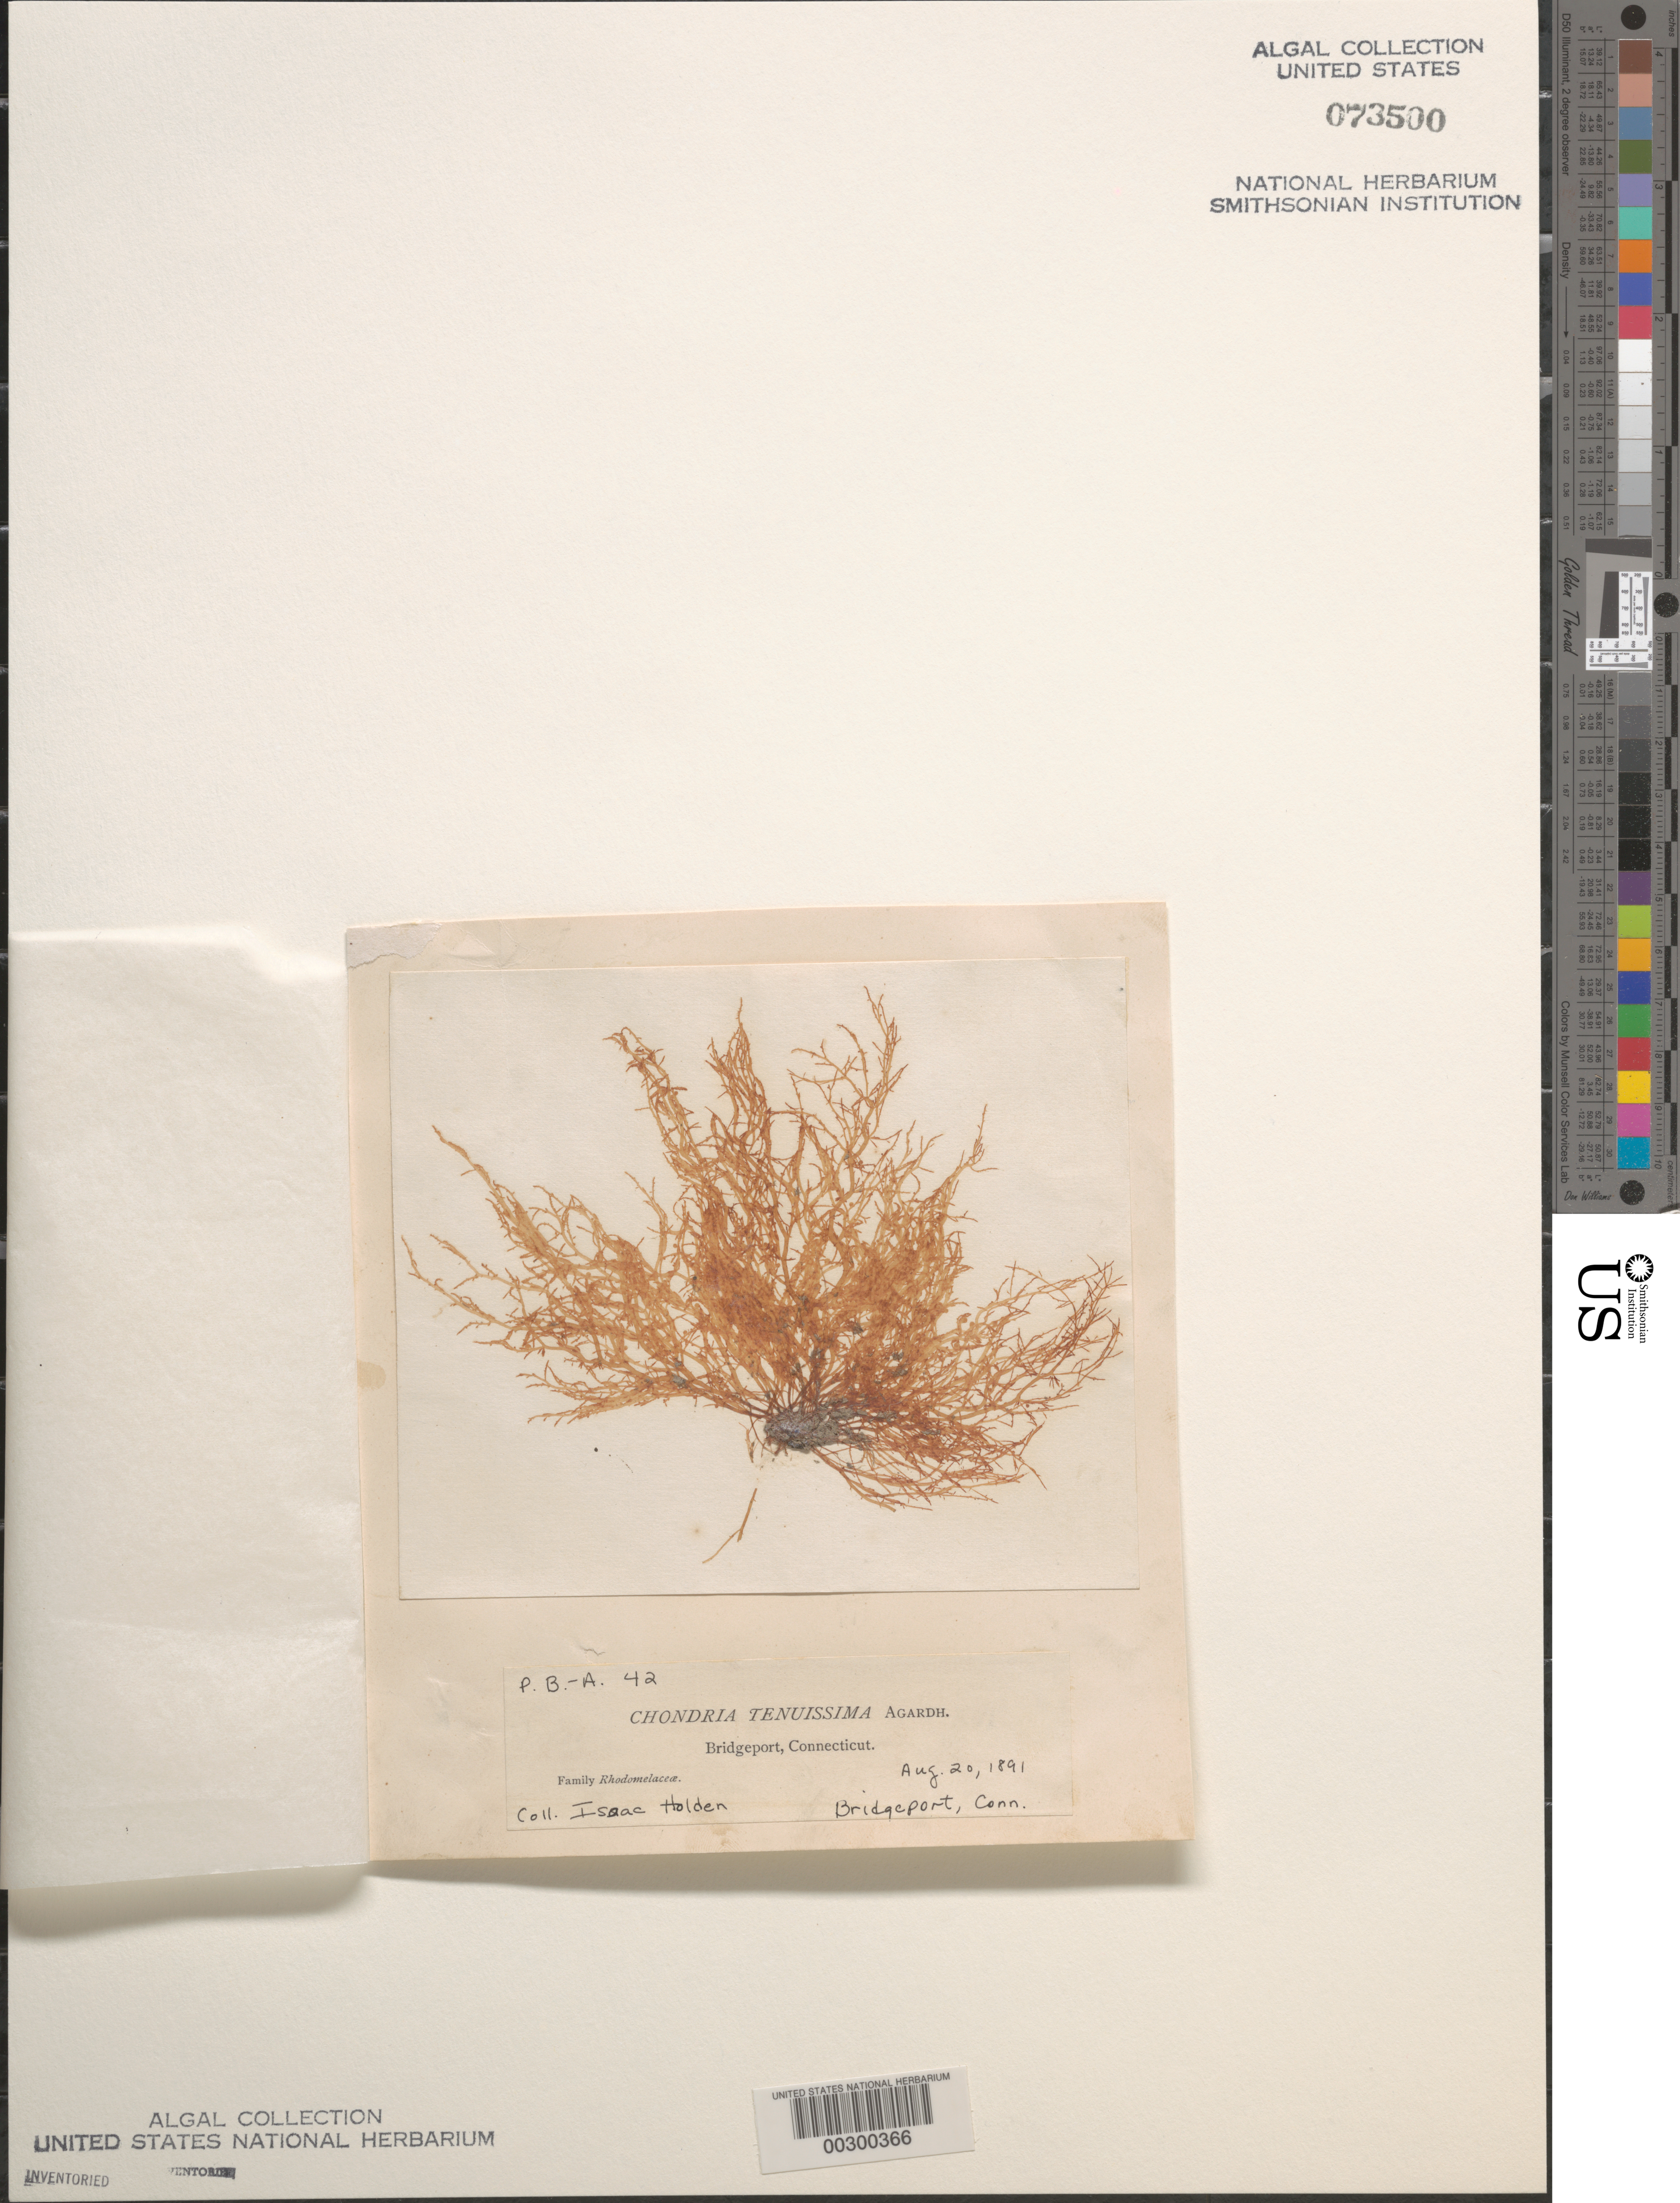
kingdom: Plantae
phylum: Rhodophyta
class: Florideophyceae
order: Ceramiales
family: Rhodomelaceae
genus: Chondria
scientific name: Chondria capillaris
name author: M.J. Wynne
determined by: Algae name updating Project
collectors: I. Holden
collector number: PB-A 42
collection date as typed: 20 Aug 1891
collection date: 1891-08-20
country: United States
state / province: Connecticut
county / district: Fairfield County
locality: Bridgeport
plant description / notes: Collins, Holden & Setchell, Phycotheca Boreali-Americana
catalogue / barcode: US 73500